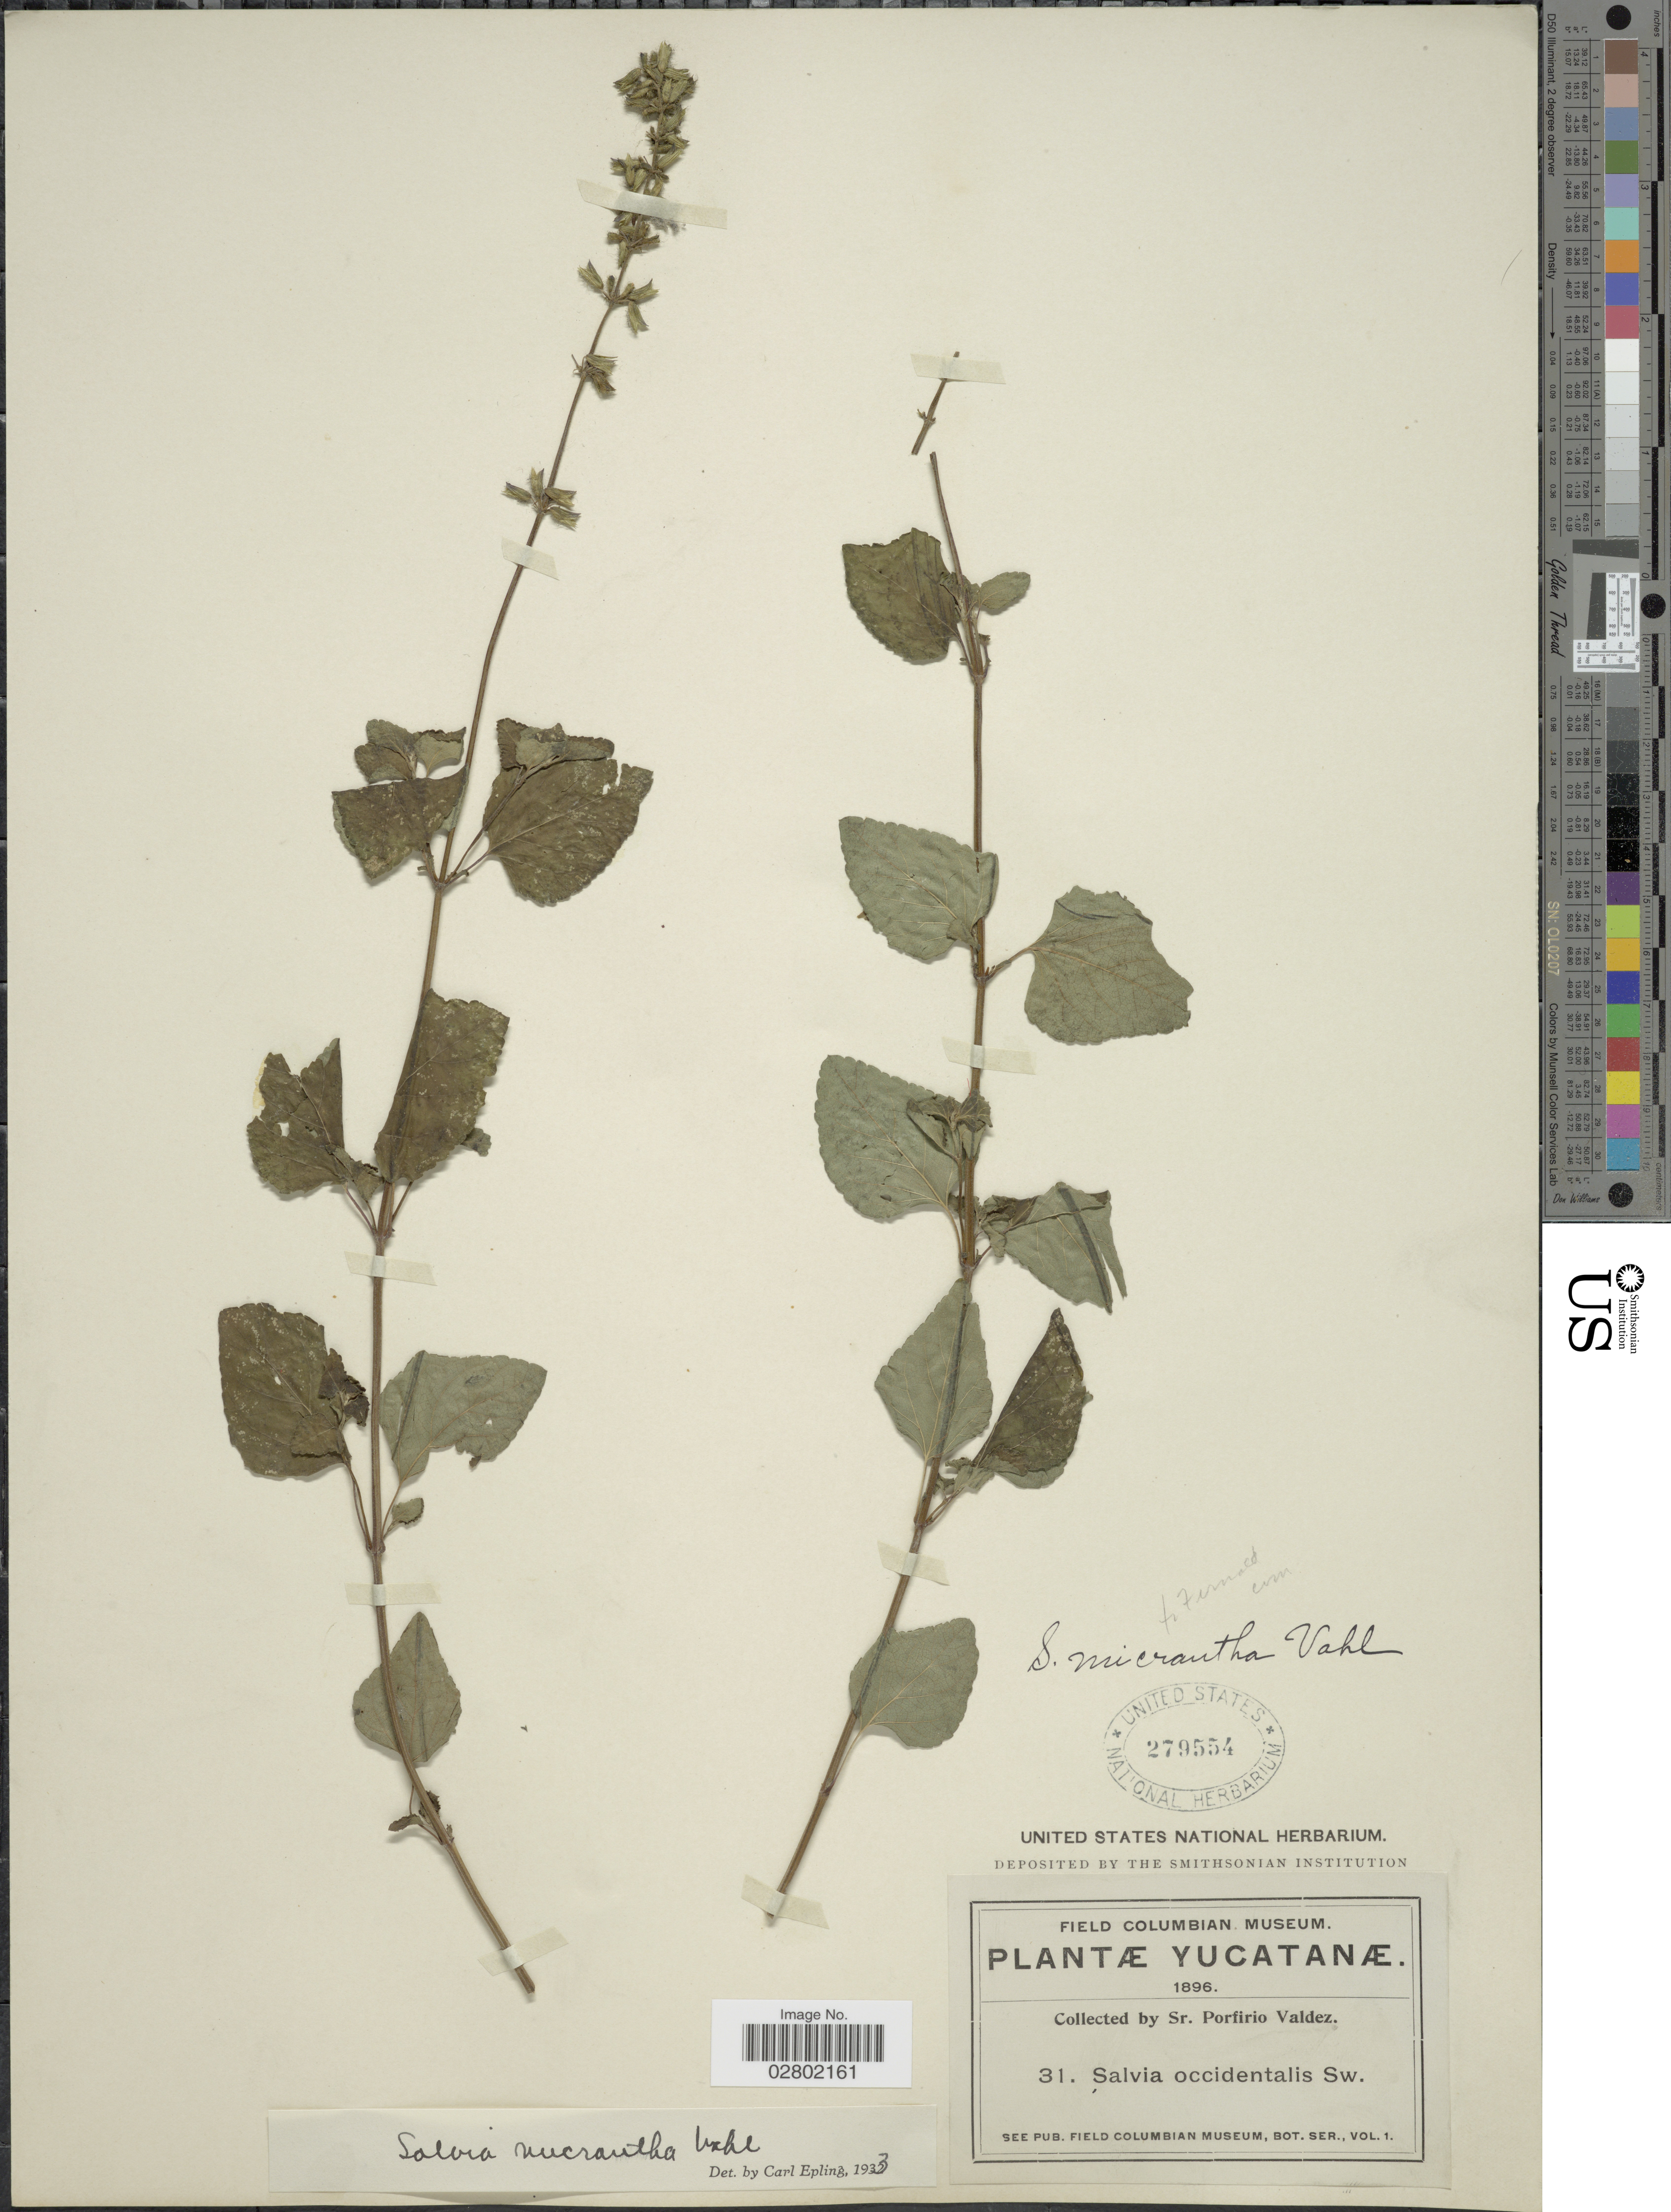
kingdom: Plantae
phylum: Tracheophyta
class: Magnoliopsida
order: Lamiales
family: Lamiaceae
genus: Salvia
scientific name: Salvia micrantha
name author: Vahl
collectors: P. Valdez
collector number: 31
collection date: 1896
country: Mexico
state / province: Yucatán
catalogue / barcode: US 279554